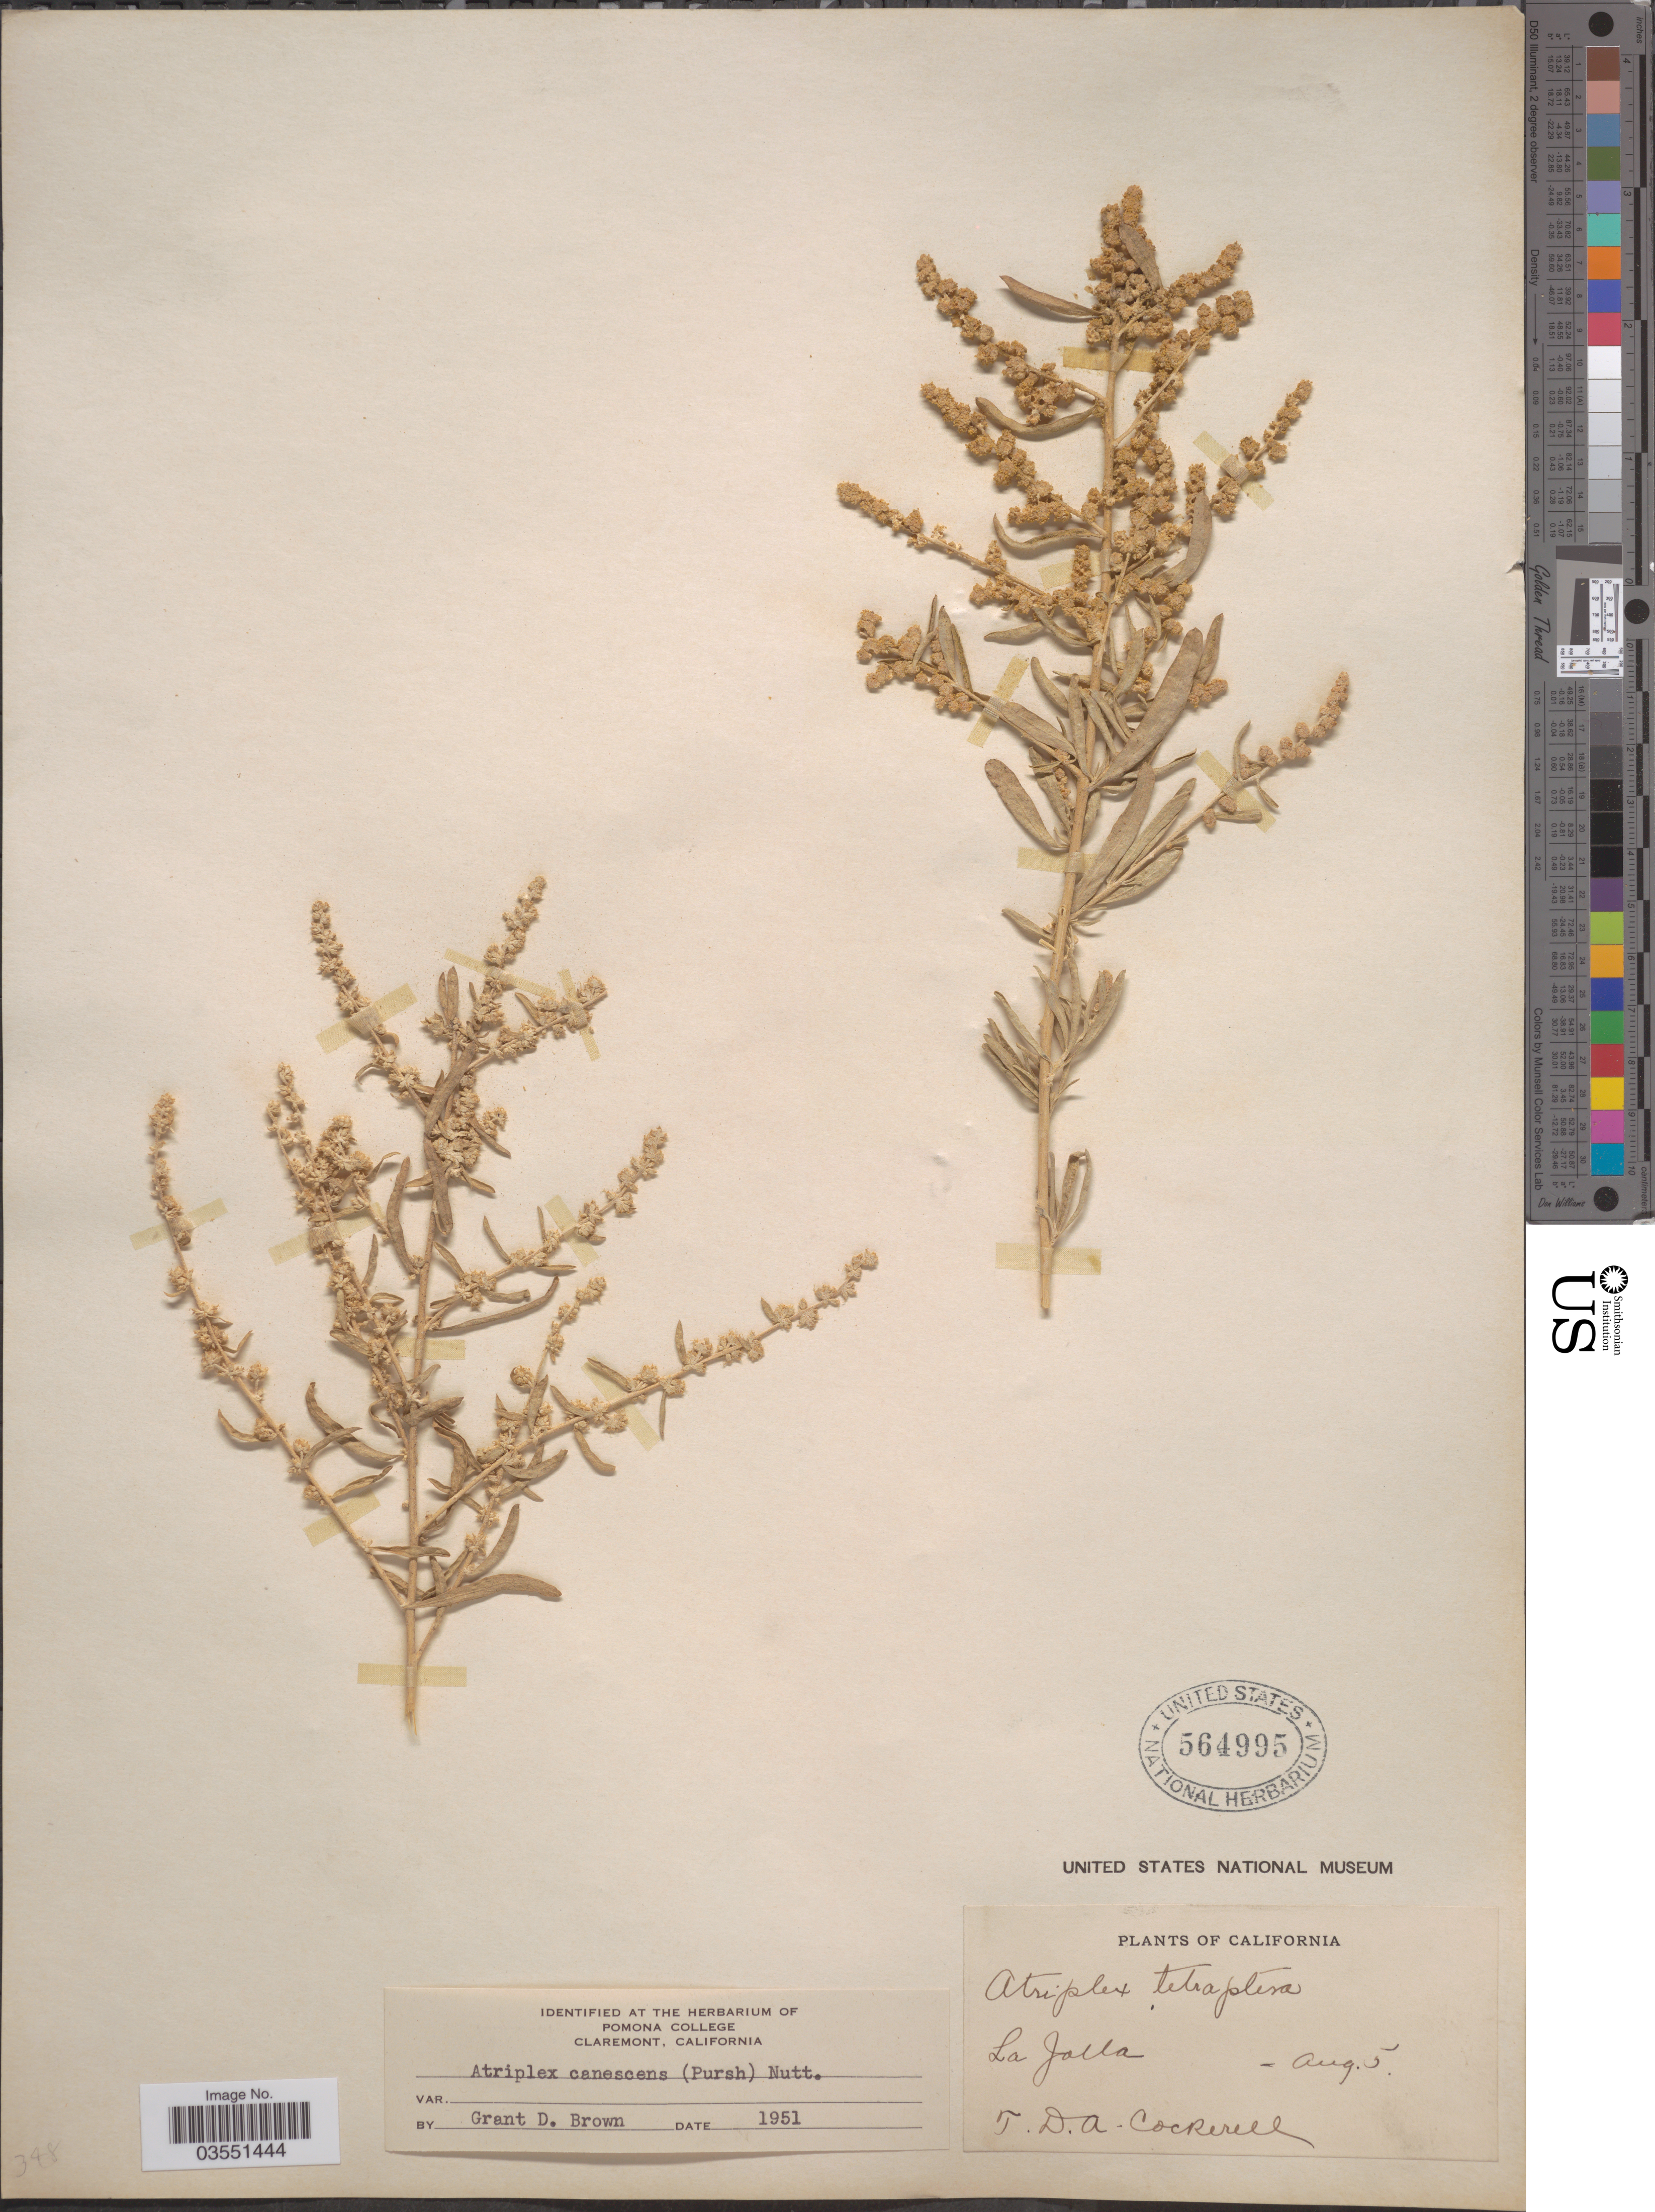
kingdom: Plantae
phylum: Tracheophyta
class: Magnoliopsida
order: Caryophyllales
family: Amaranthaceae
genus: Atriplex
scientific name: Atriplex canescens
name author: (Pursh) Nutt.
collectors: T. Cockerell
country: United States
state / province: California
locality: La Jalla.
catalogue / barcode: US 564995